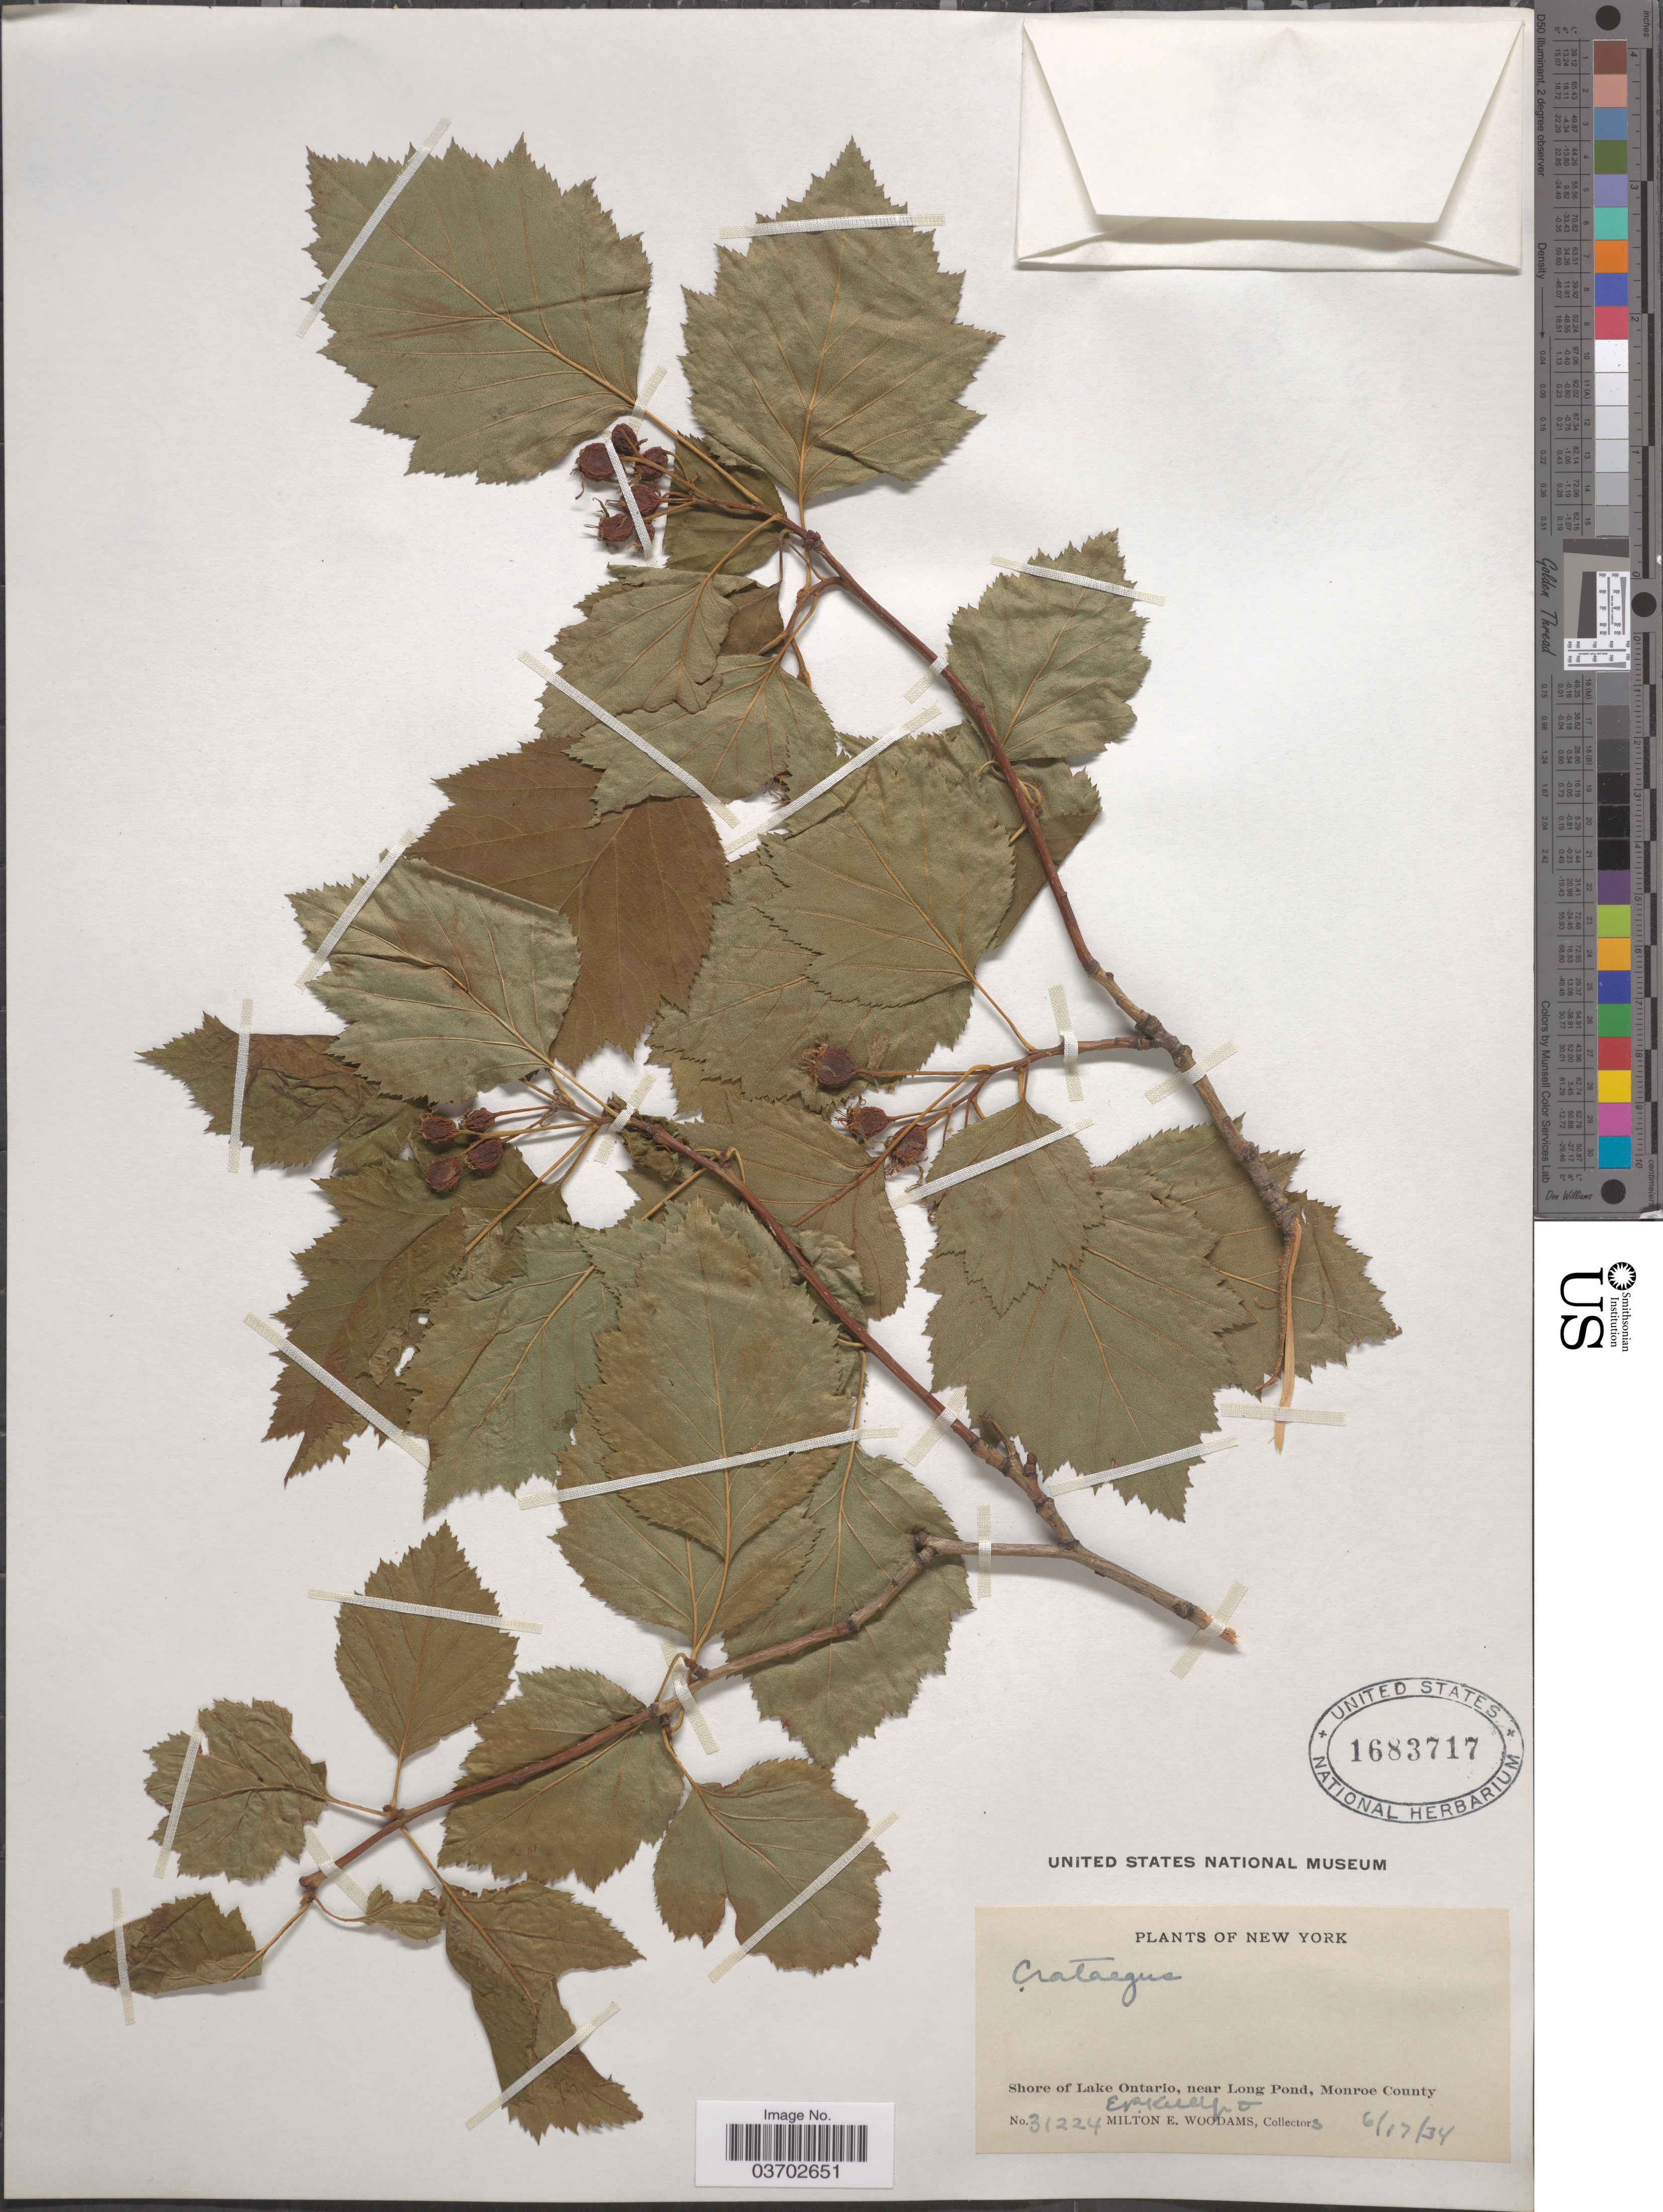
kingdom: Plantae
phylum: Tracheophyta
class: Magnoliopsida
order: Rosales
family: Rosaceae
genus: Crataegus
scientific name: Crataegus sp.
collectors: E. P. Killip & M. Woodams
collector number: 31224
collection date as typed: Transcribed d/m/y: 17/6/34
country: United States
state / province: New York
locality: Shore of Lake Ontario, near Long Pond, Monroe County.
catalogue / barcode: US 1683717